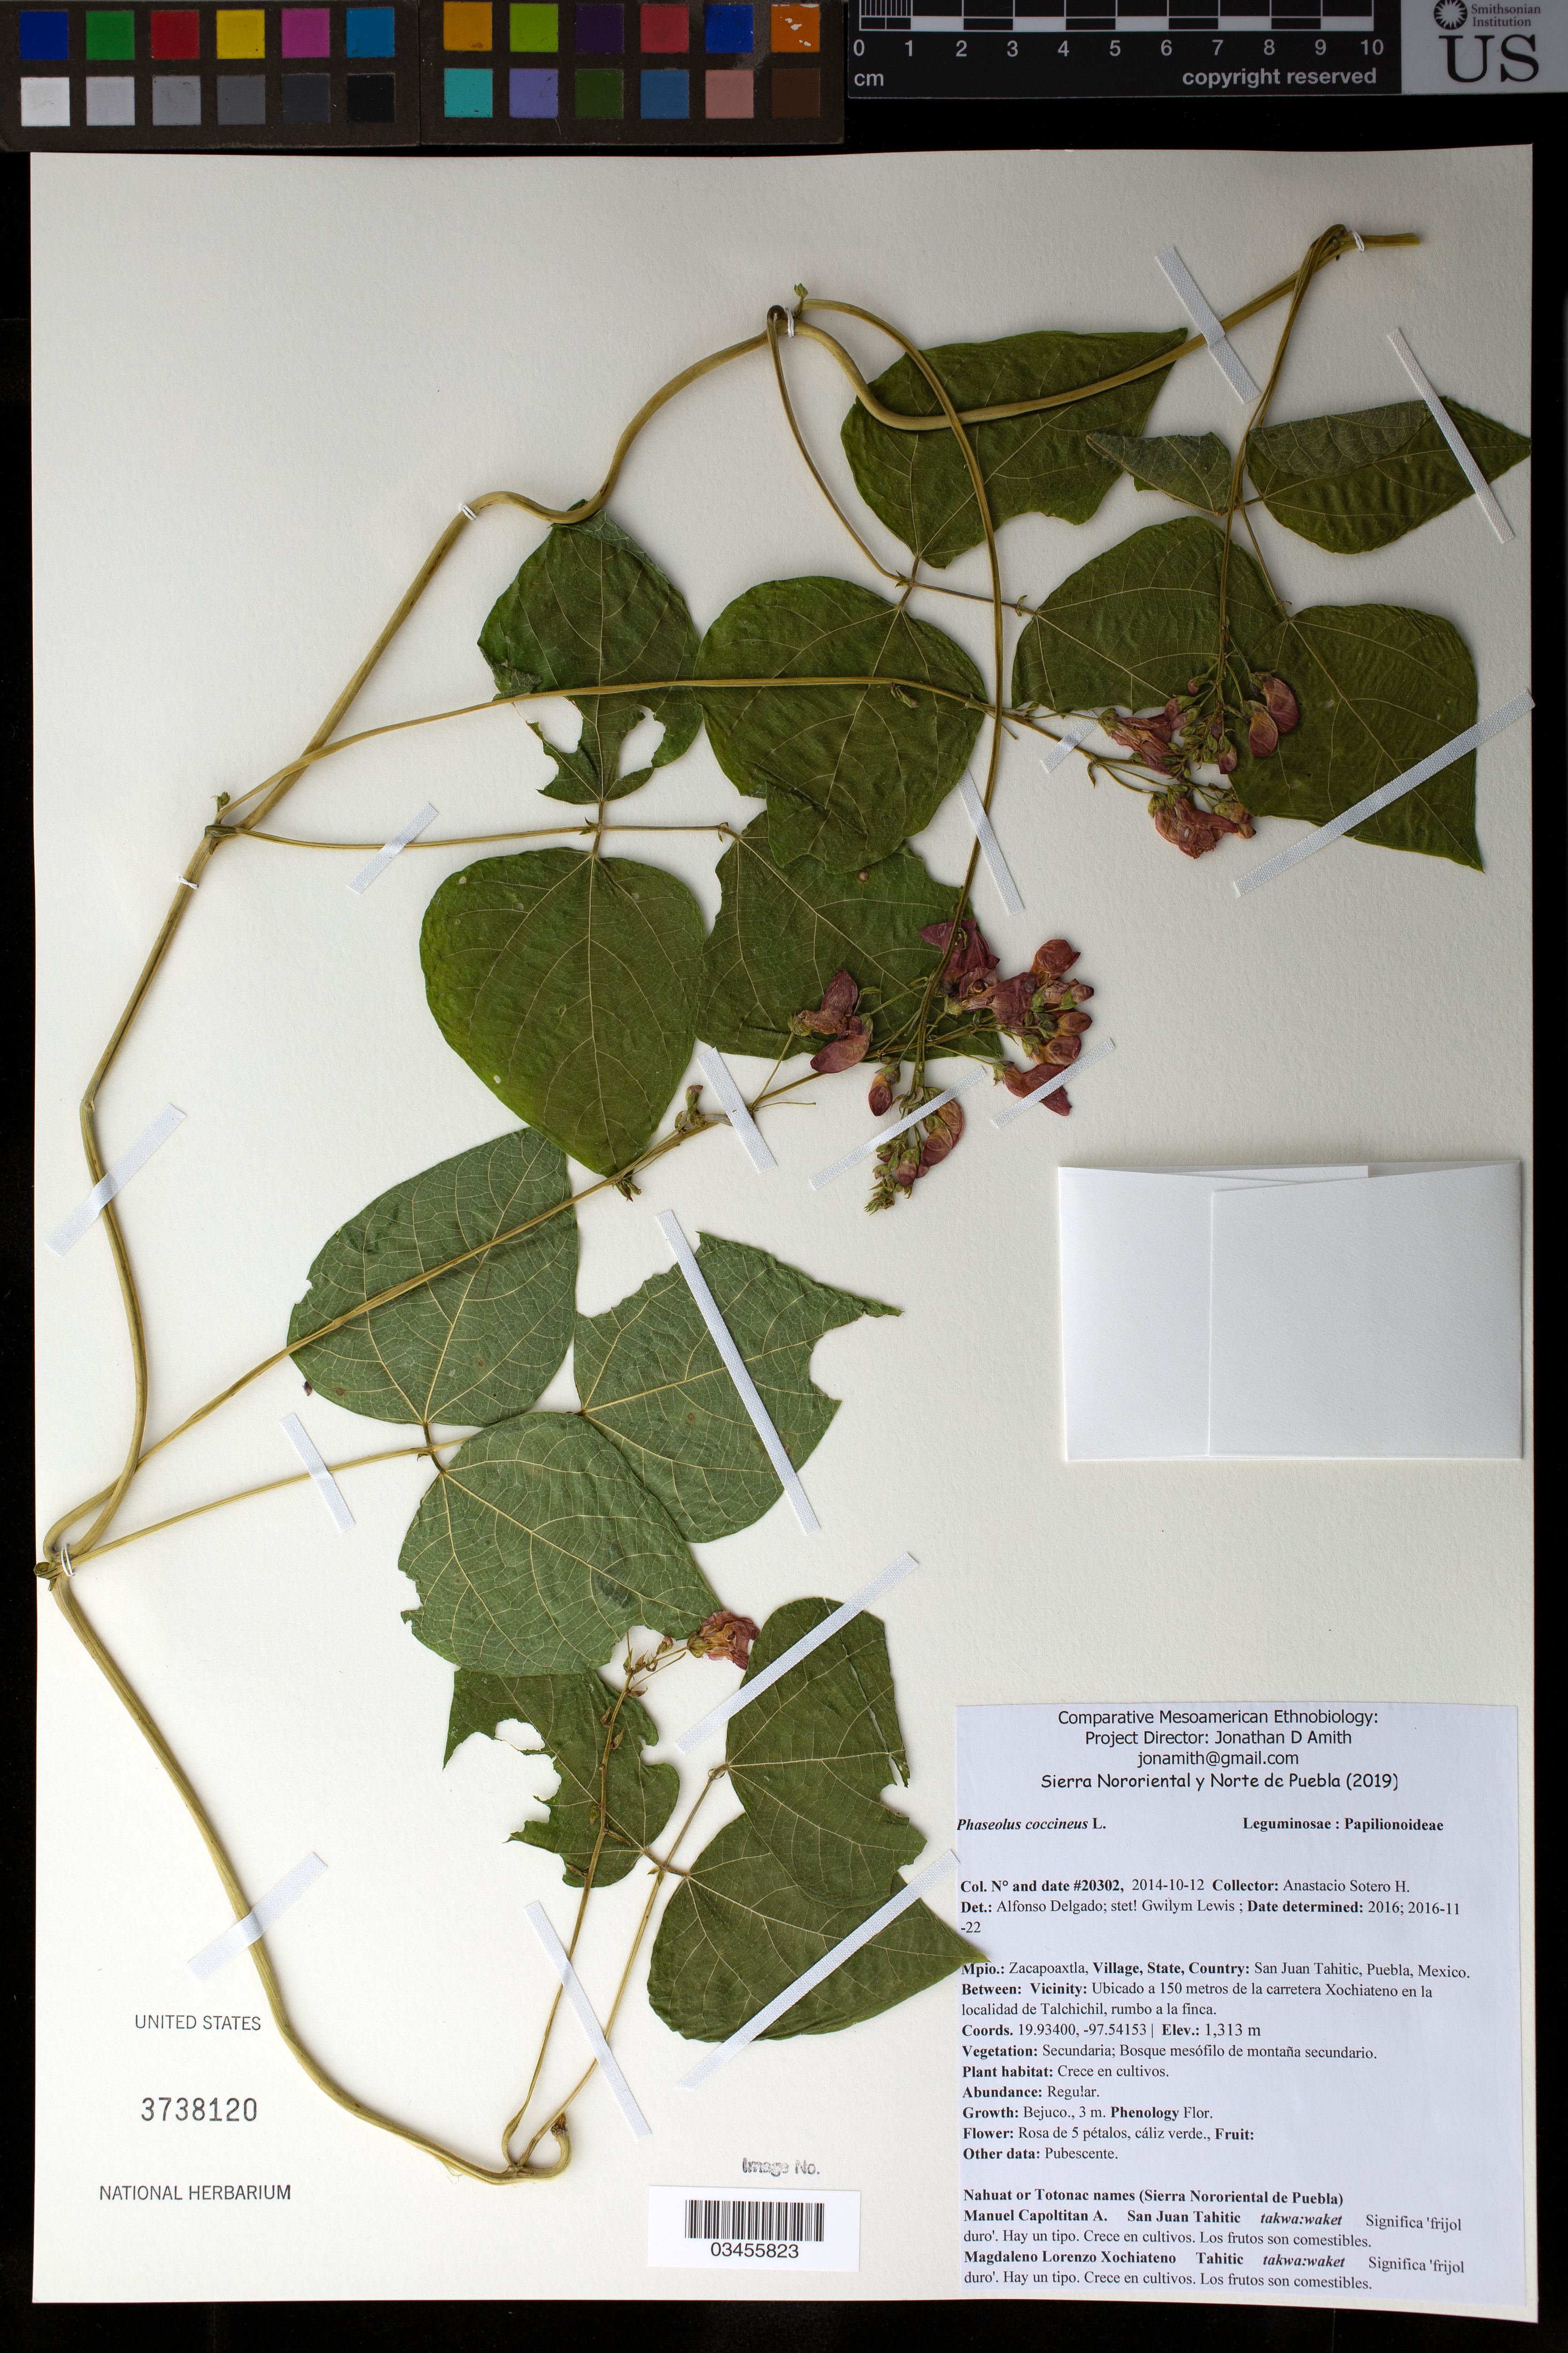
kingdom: Plantae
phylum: Tracheophyta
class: Magnoliopsida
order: Fabales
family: Fabaceae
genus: Phaseolus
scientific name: Phaseolus coccineus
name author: L.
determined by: Lewis, G.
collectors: Canek Ledesma C. & A. Sotero H.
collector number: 20302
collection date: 2014-10-12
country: México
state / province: Puebla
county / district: Zacapoaxtla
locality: PUEBLO: San Juan Tahitic; LOCALIDAD EXACTA: Ubicado a 150 metros de la carretera Xochiateno en la localidad de Talchichil, rumbo a la finca.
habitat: Bosque mesófilo de montaña secundario; crece en cultivos.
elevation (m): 1313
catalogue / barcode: US 3738120